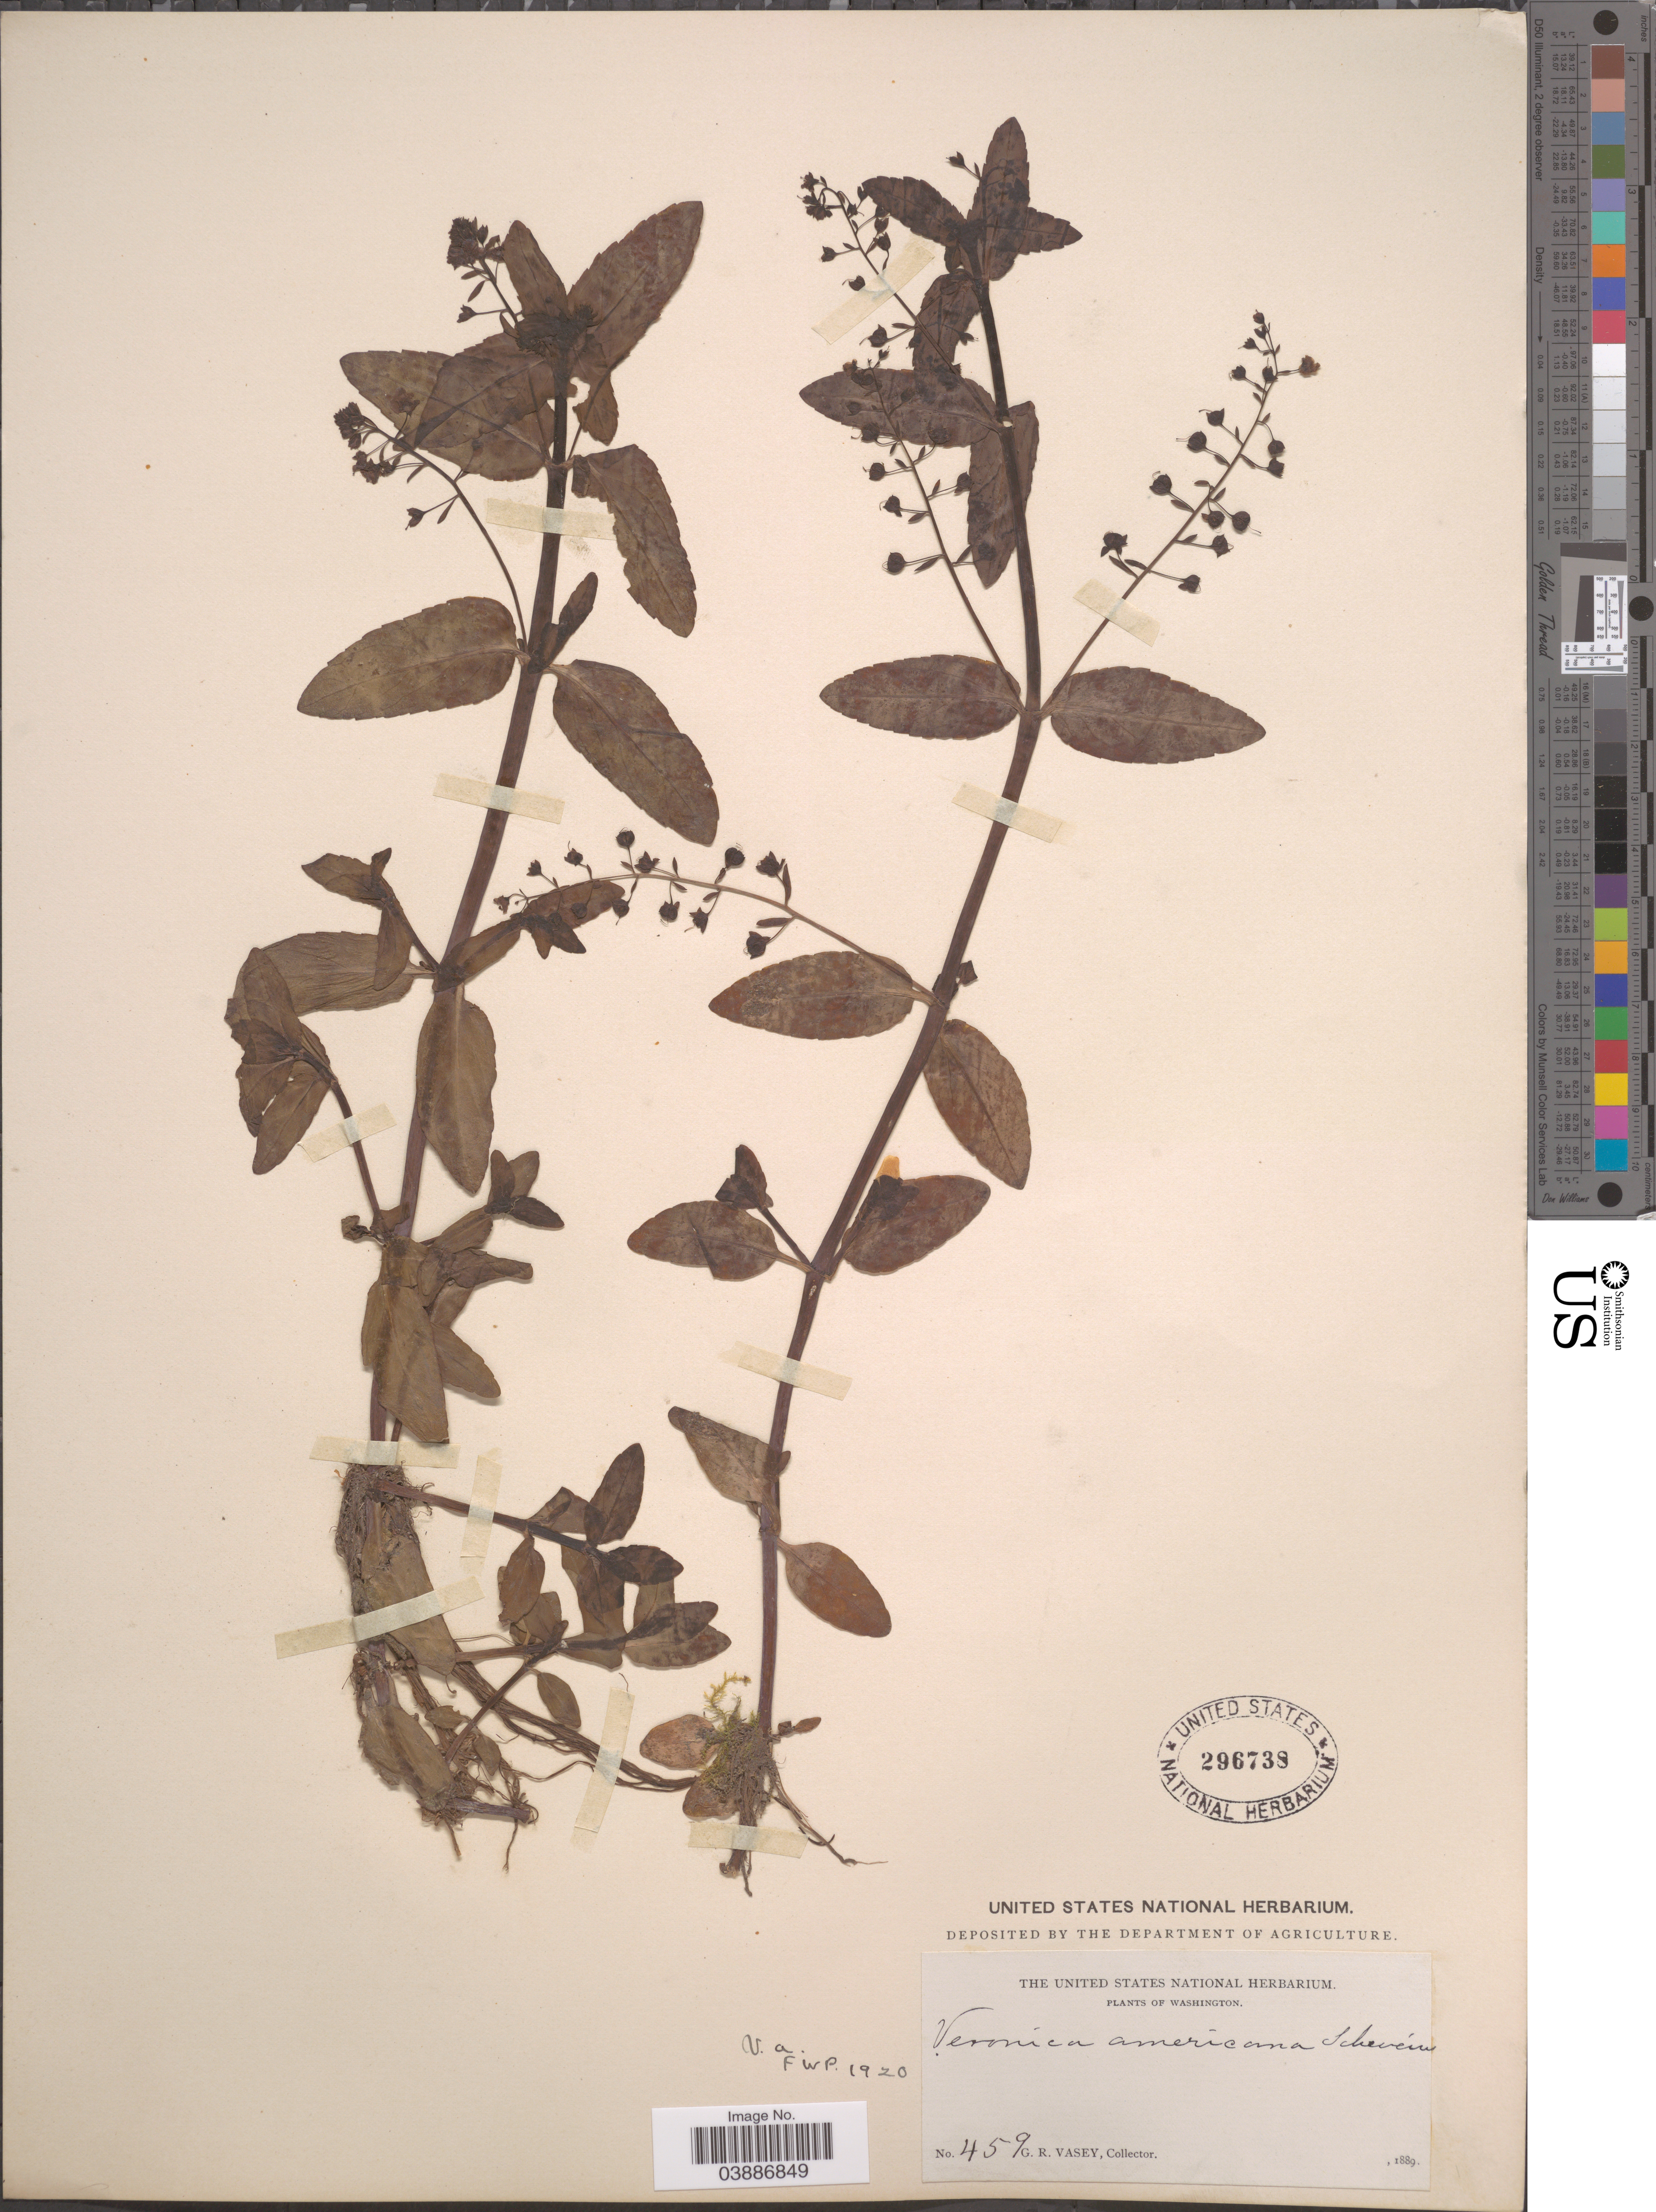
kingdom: Plantae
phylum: Tracheophyta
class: Magnoliopsida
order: Lamiales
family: Plantaginaceae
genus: Veronica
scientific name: Veronica americana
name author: Schwein. ex Benth.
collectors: G. R. Vasey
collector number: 459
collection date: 1889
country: United States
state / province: Washington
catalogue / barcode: US 296738